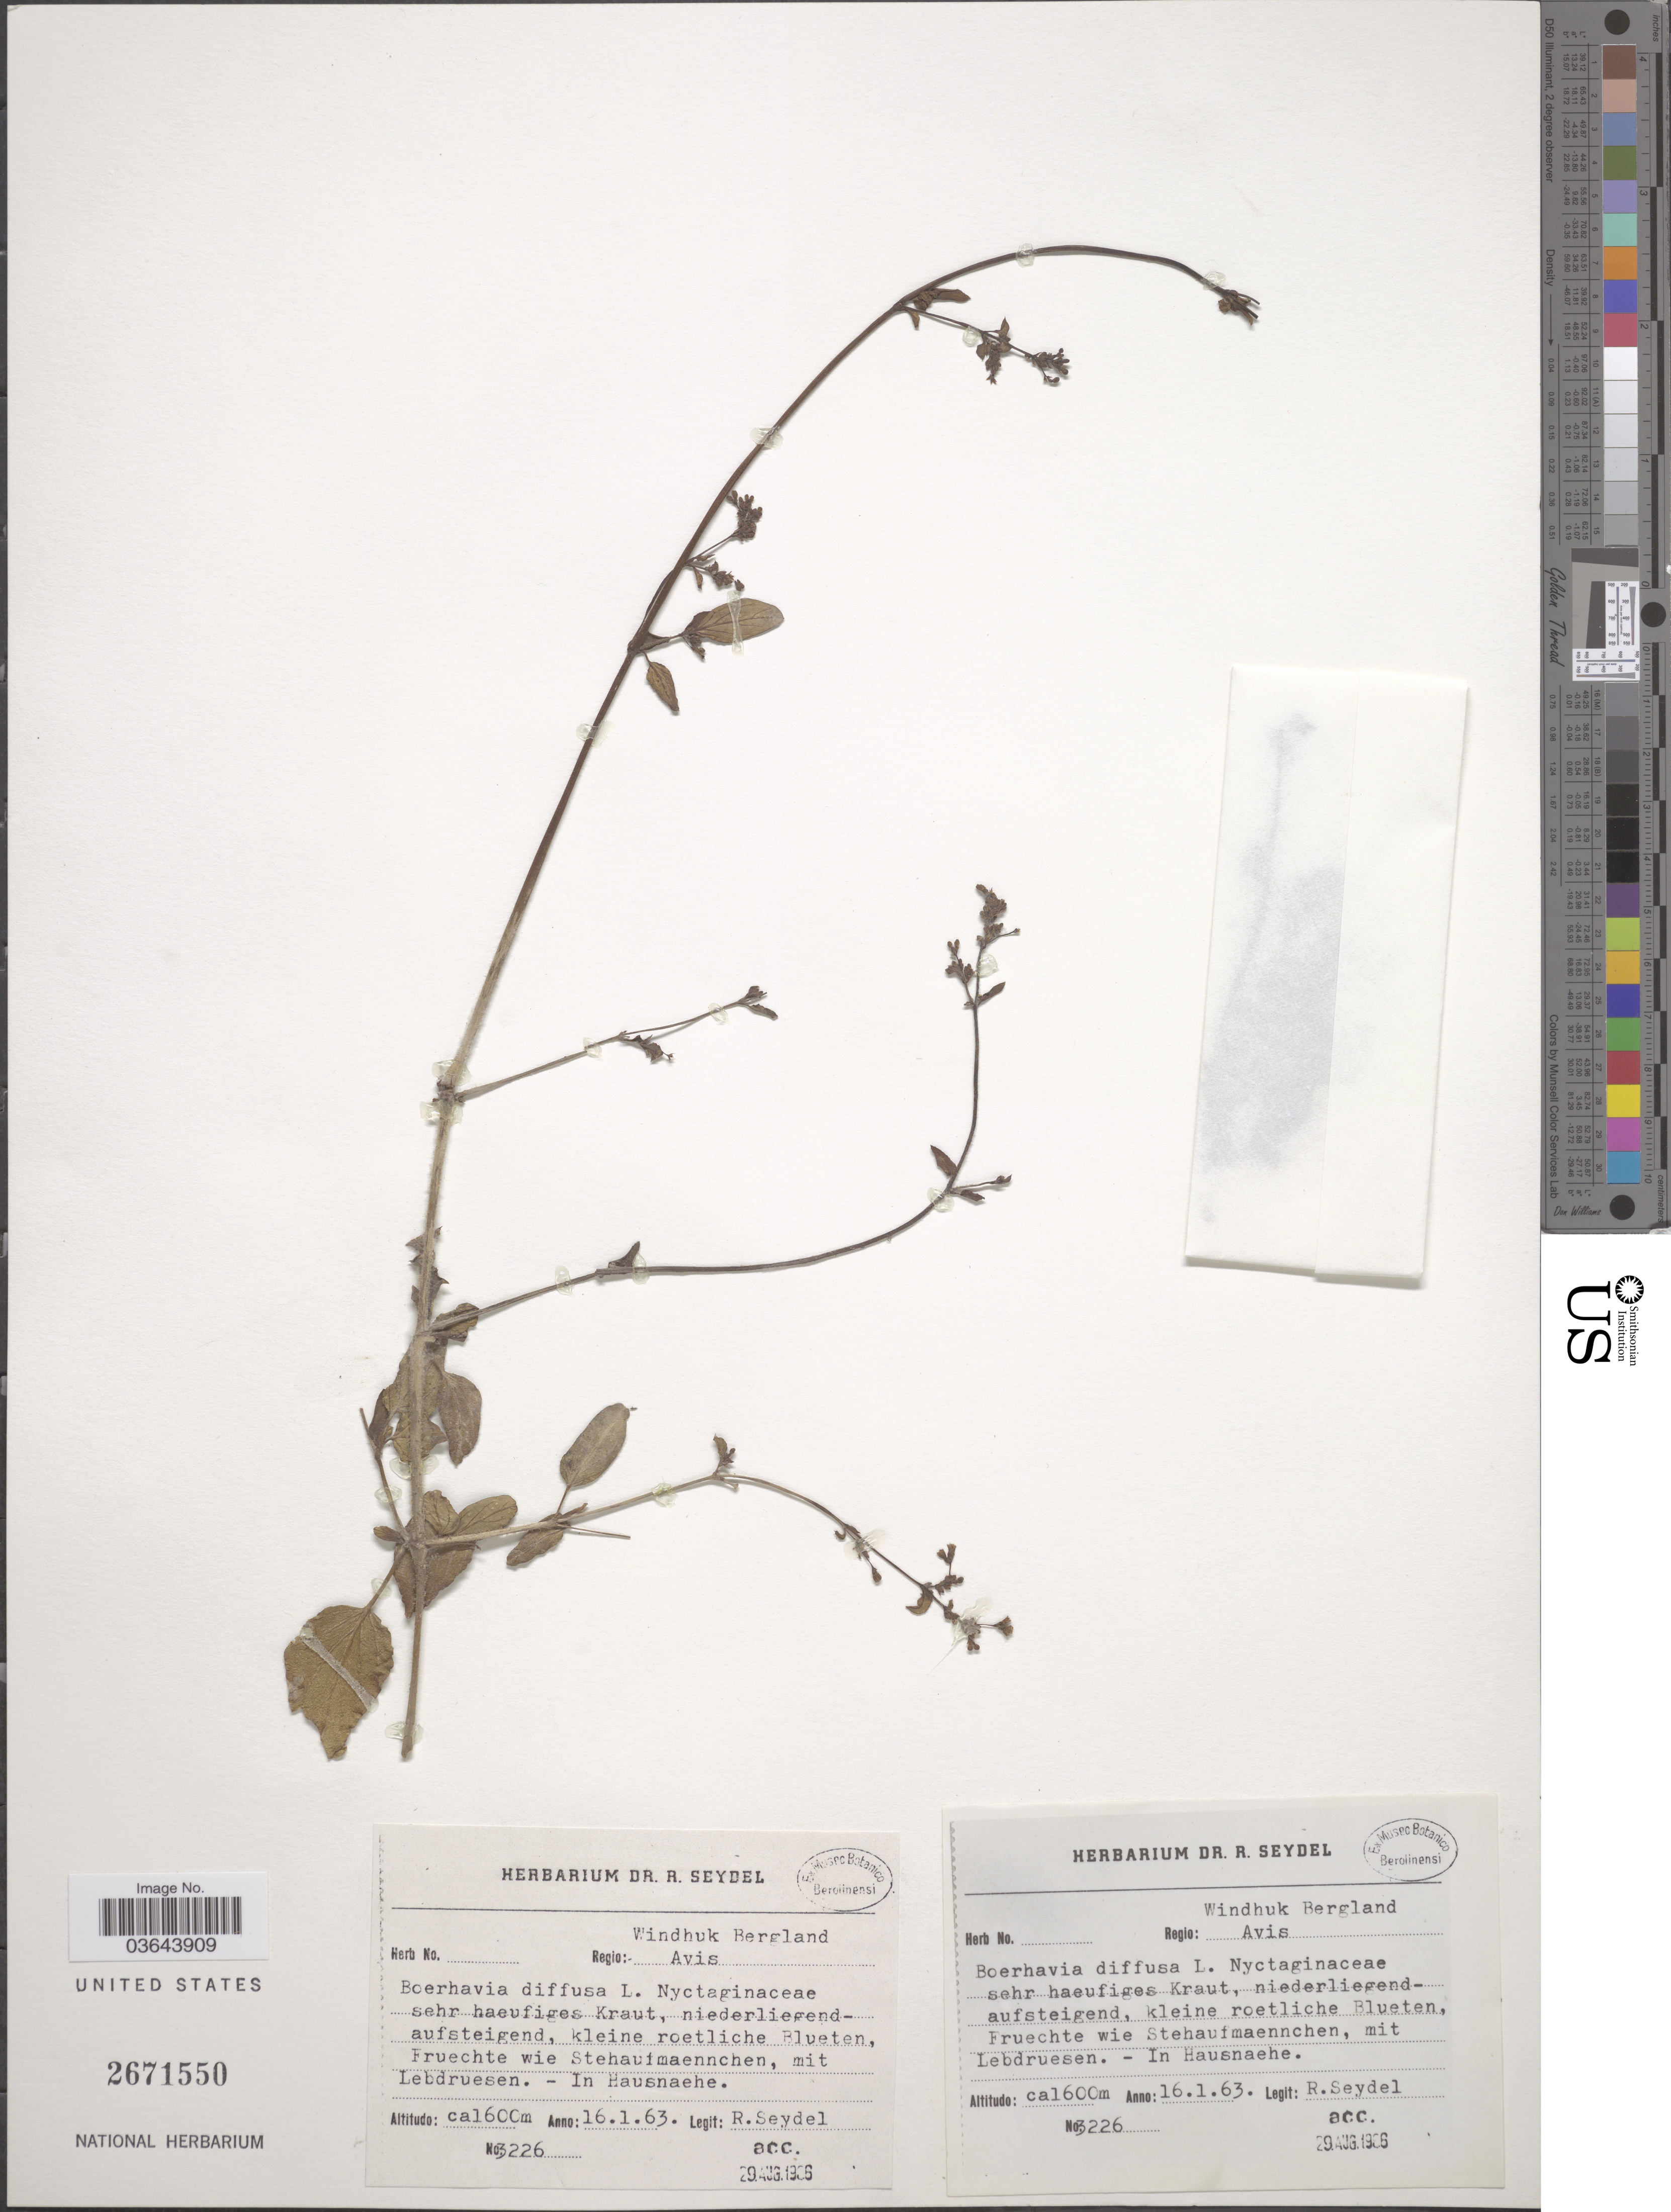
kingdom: Plantae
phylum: Tracheophyta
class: Magnoliopsida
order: Caryophyllales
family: Nyctaginaceae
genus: Boerhavia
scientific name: Boerhavia diffusa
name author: L.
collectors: R. Seydel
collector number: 3226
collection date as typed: Transcribed d/m/y: 16/1/63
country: Namibia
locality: Regio: Windhuk Bergland Avis.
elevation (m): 1600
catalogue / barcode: US 2671550